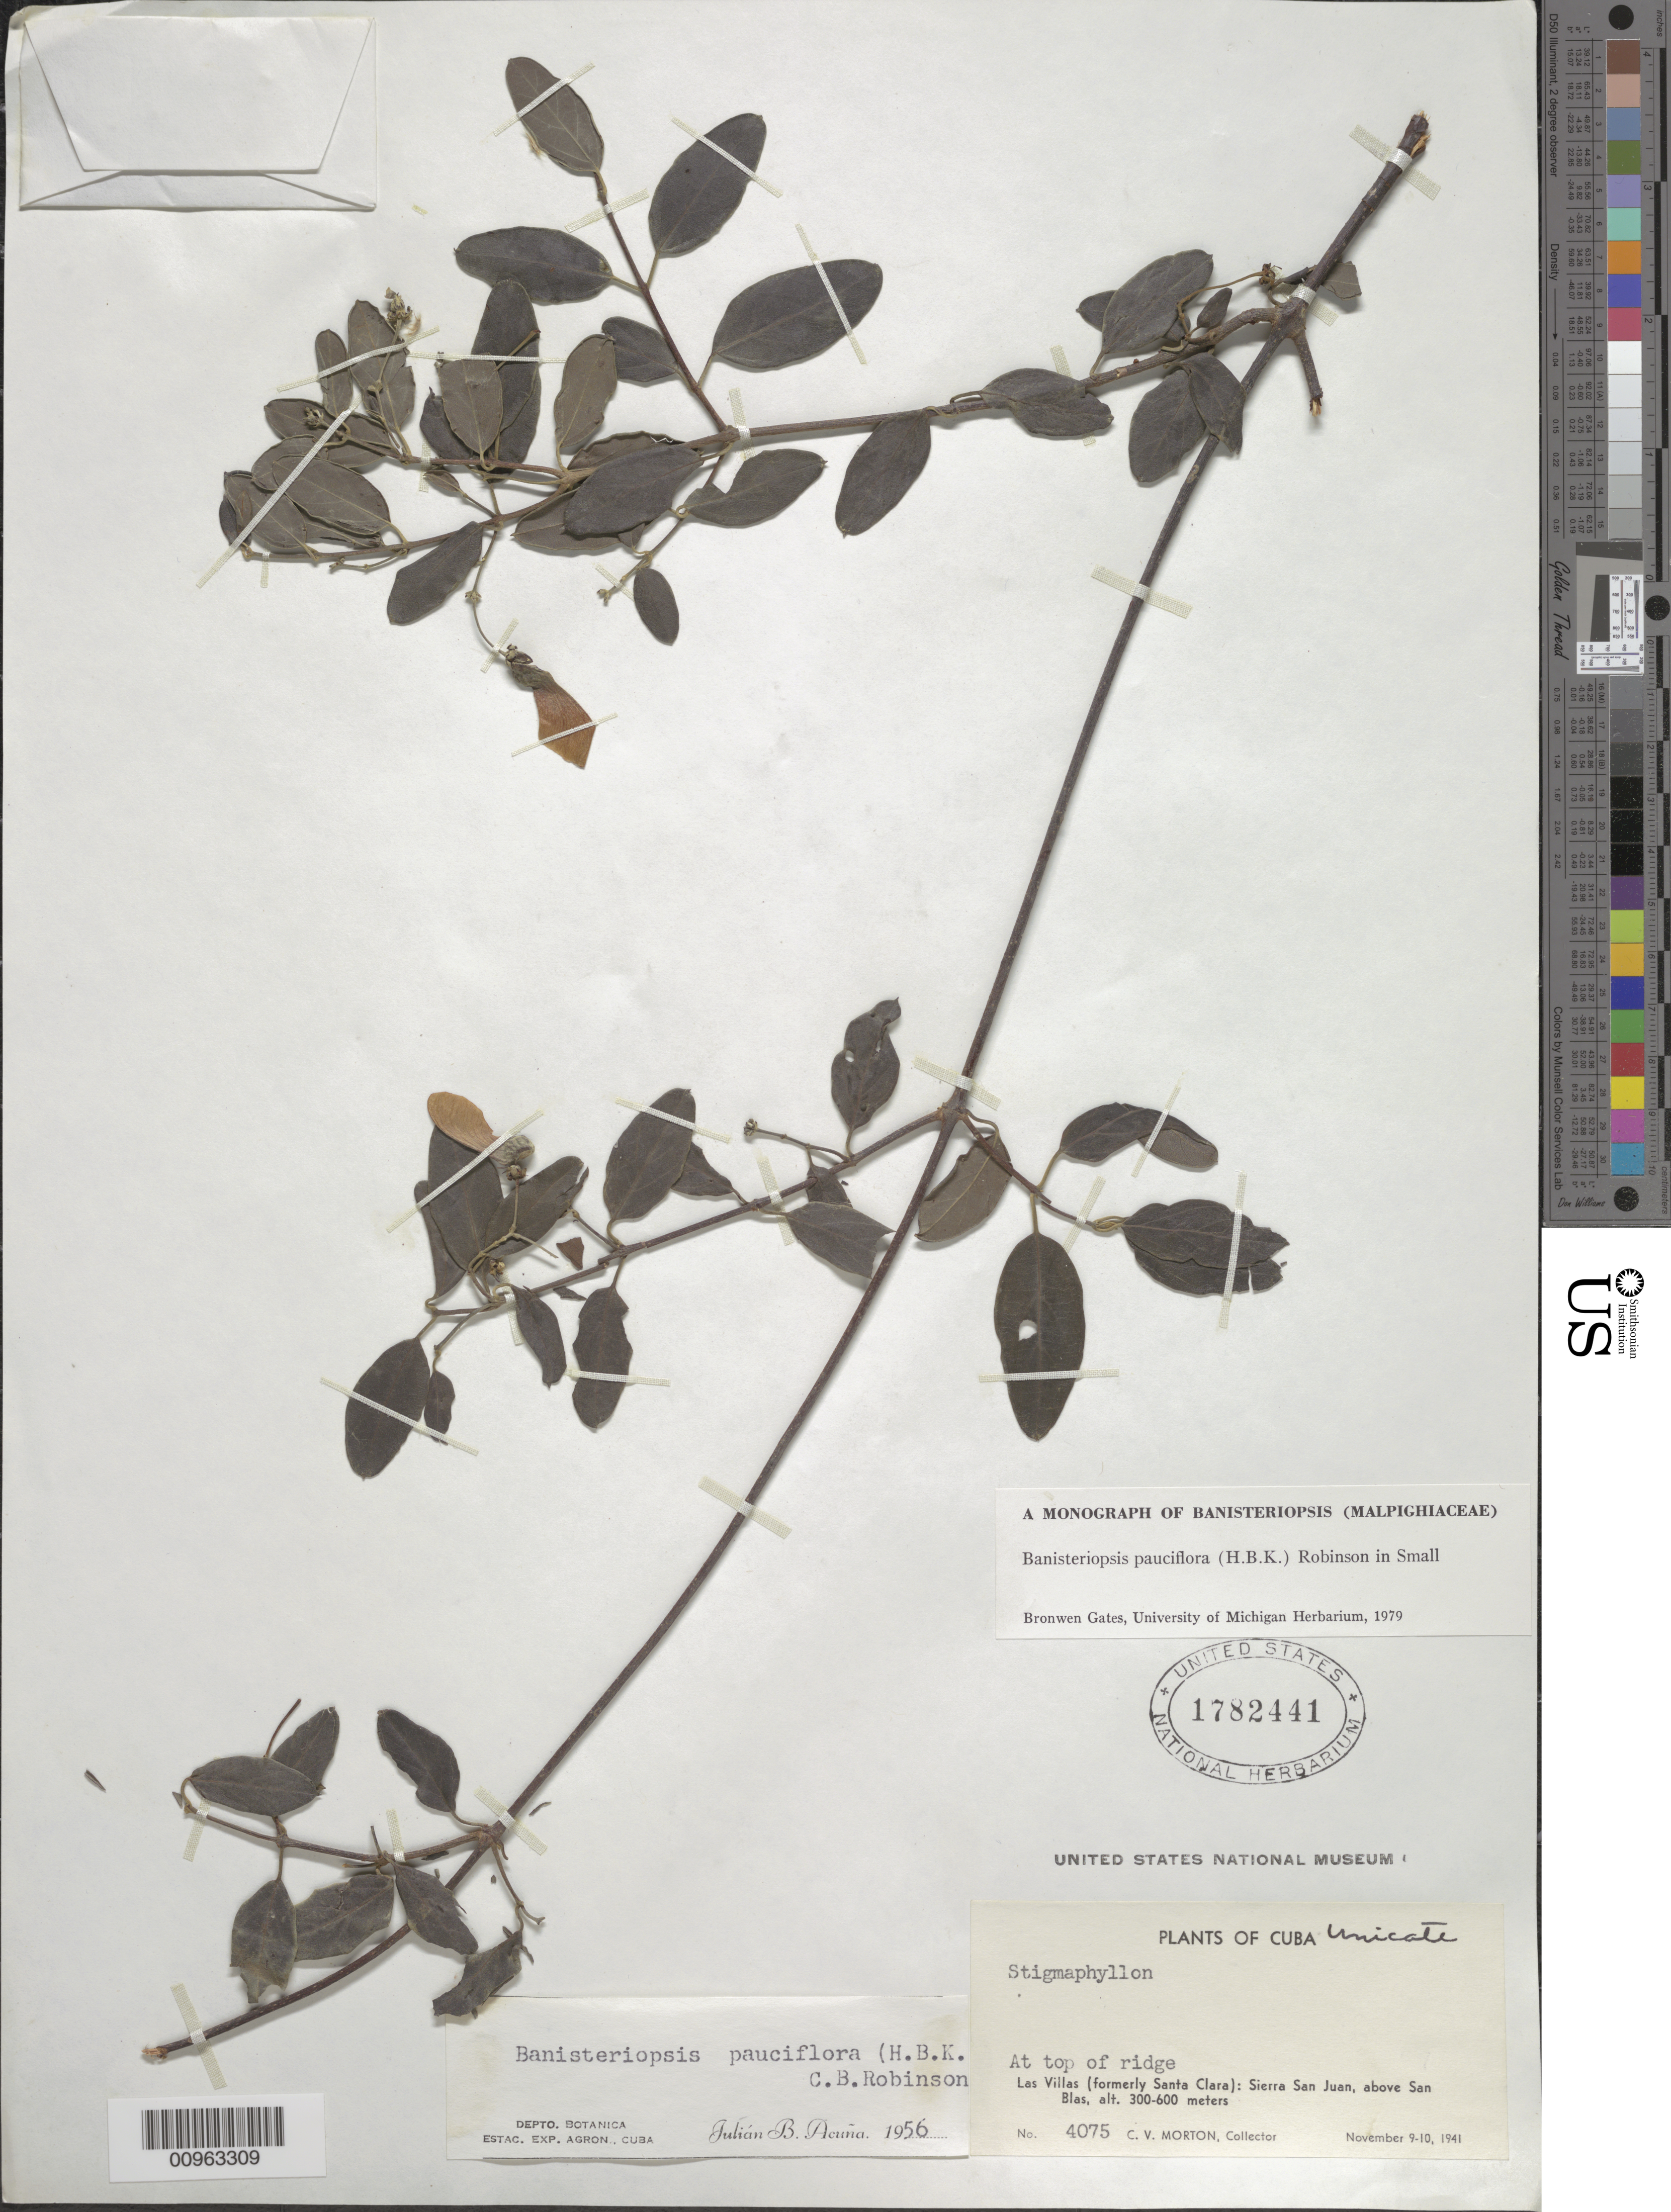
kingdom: Plantae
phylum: Tracheophyta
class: Magnoliopsida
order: Malpighiales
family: Malpighiaceae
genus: Banisteriopsis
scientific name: Banisteriopsis pauciflora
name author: (Kunth) C.B. Rob.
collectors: C. V. Morton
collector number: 4075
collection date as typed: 09 Nov 1941 to 10 Nov 1910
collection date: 1910-11-10/1941-11-09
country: Cuba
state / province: Las Villas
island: Cuba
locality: Sierra San Juan, above San Blas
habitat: At top of ridge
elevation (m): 300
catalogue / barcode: US 1782441